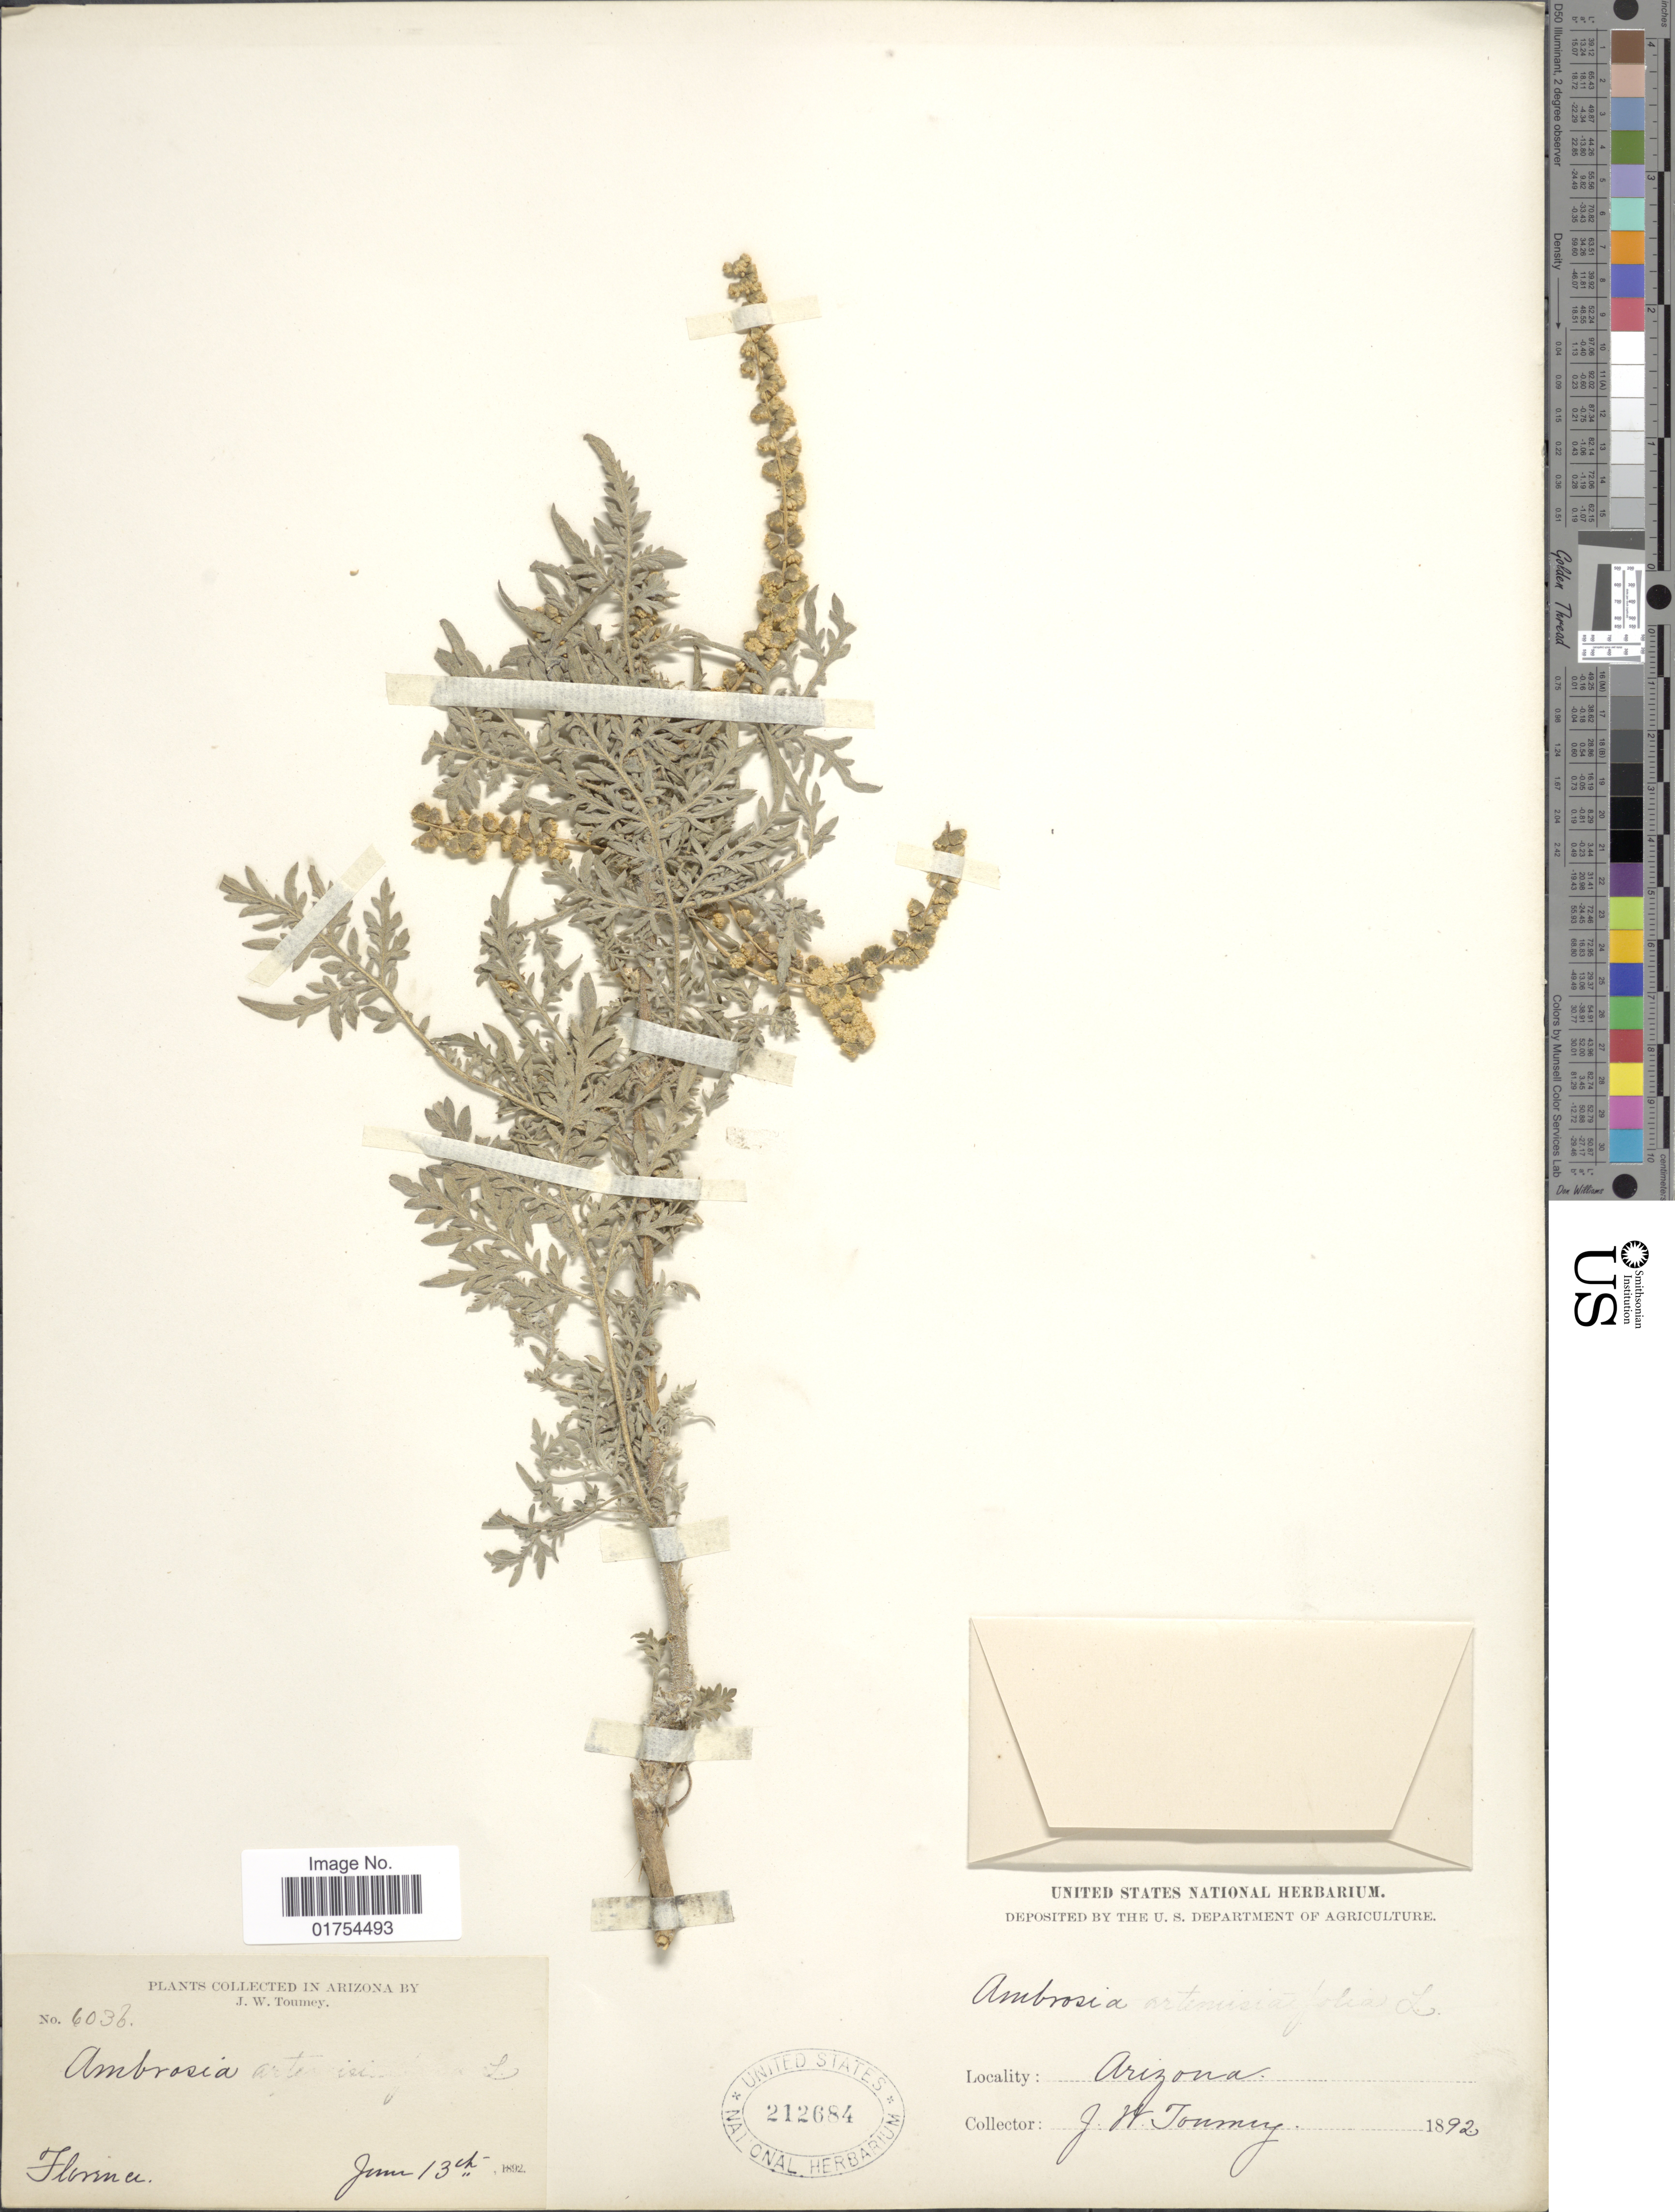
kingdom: Plantae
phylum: Tracheophyta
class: Magnoliopsida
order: Asterales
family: Asteraceae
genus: Franseria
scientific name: Franseria confertiflora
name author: (DC.) Rydb.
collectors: J. W. Toumey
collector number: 6036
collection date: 1892-06-13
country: United States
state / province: Arizona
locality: Florence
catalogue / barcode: US 212684